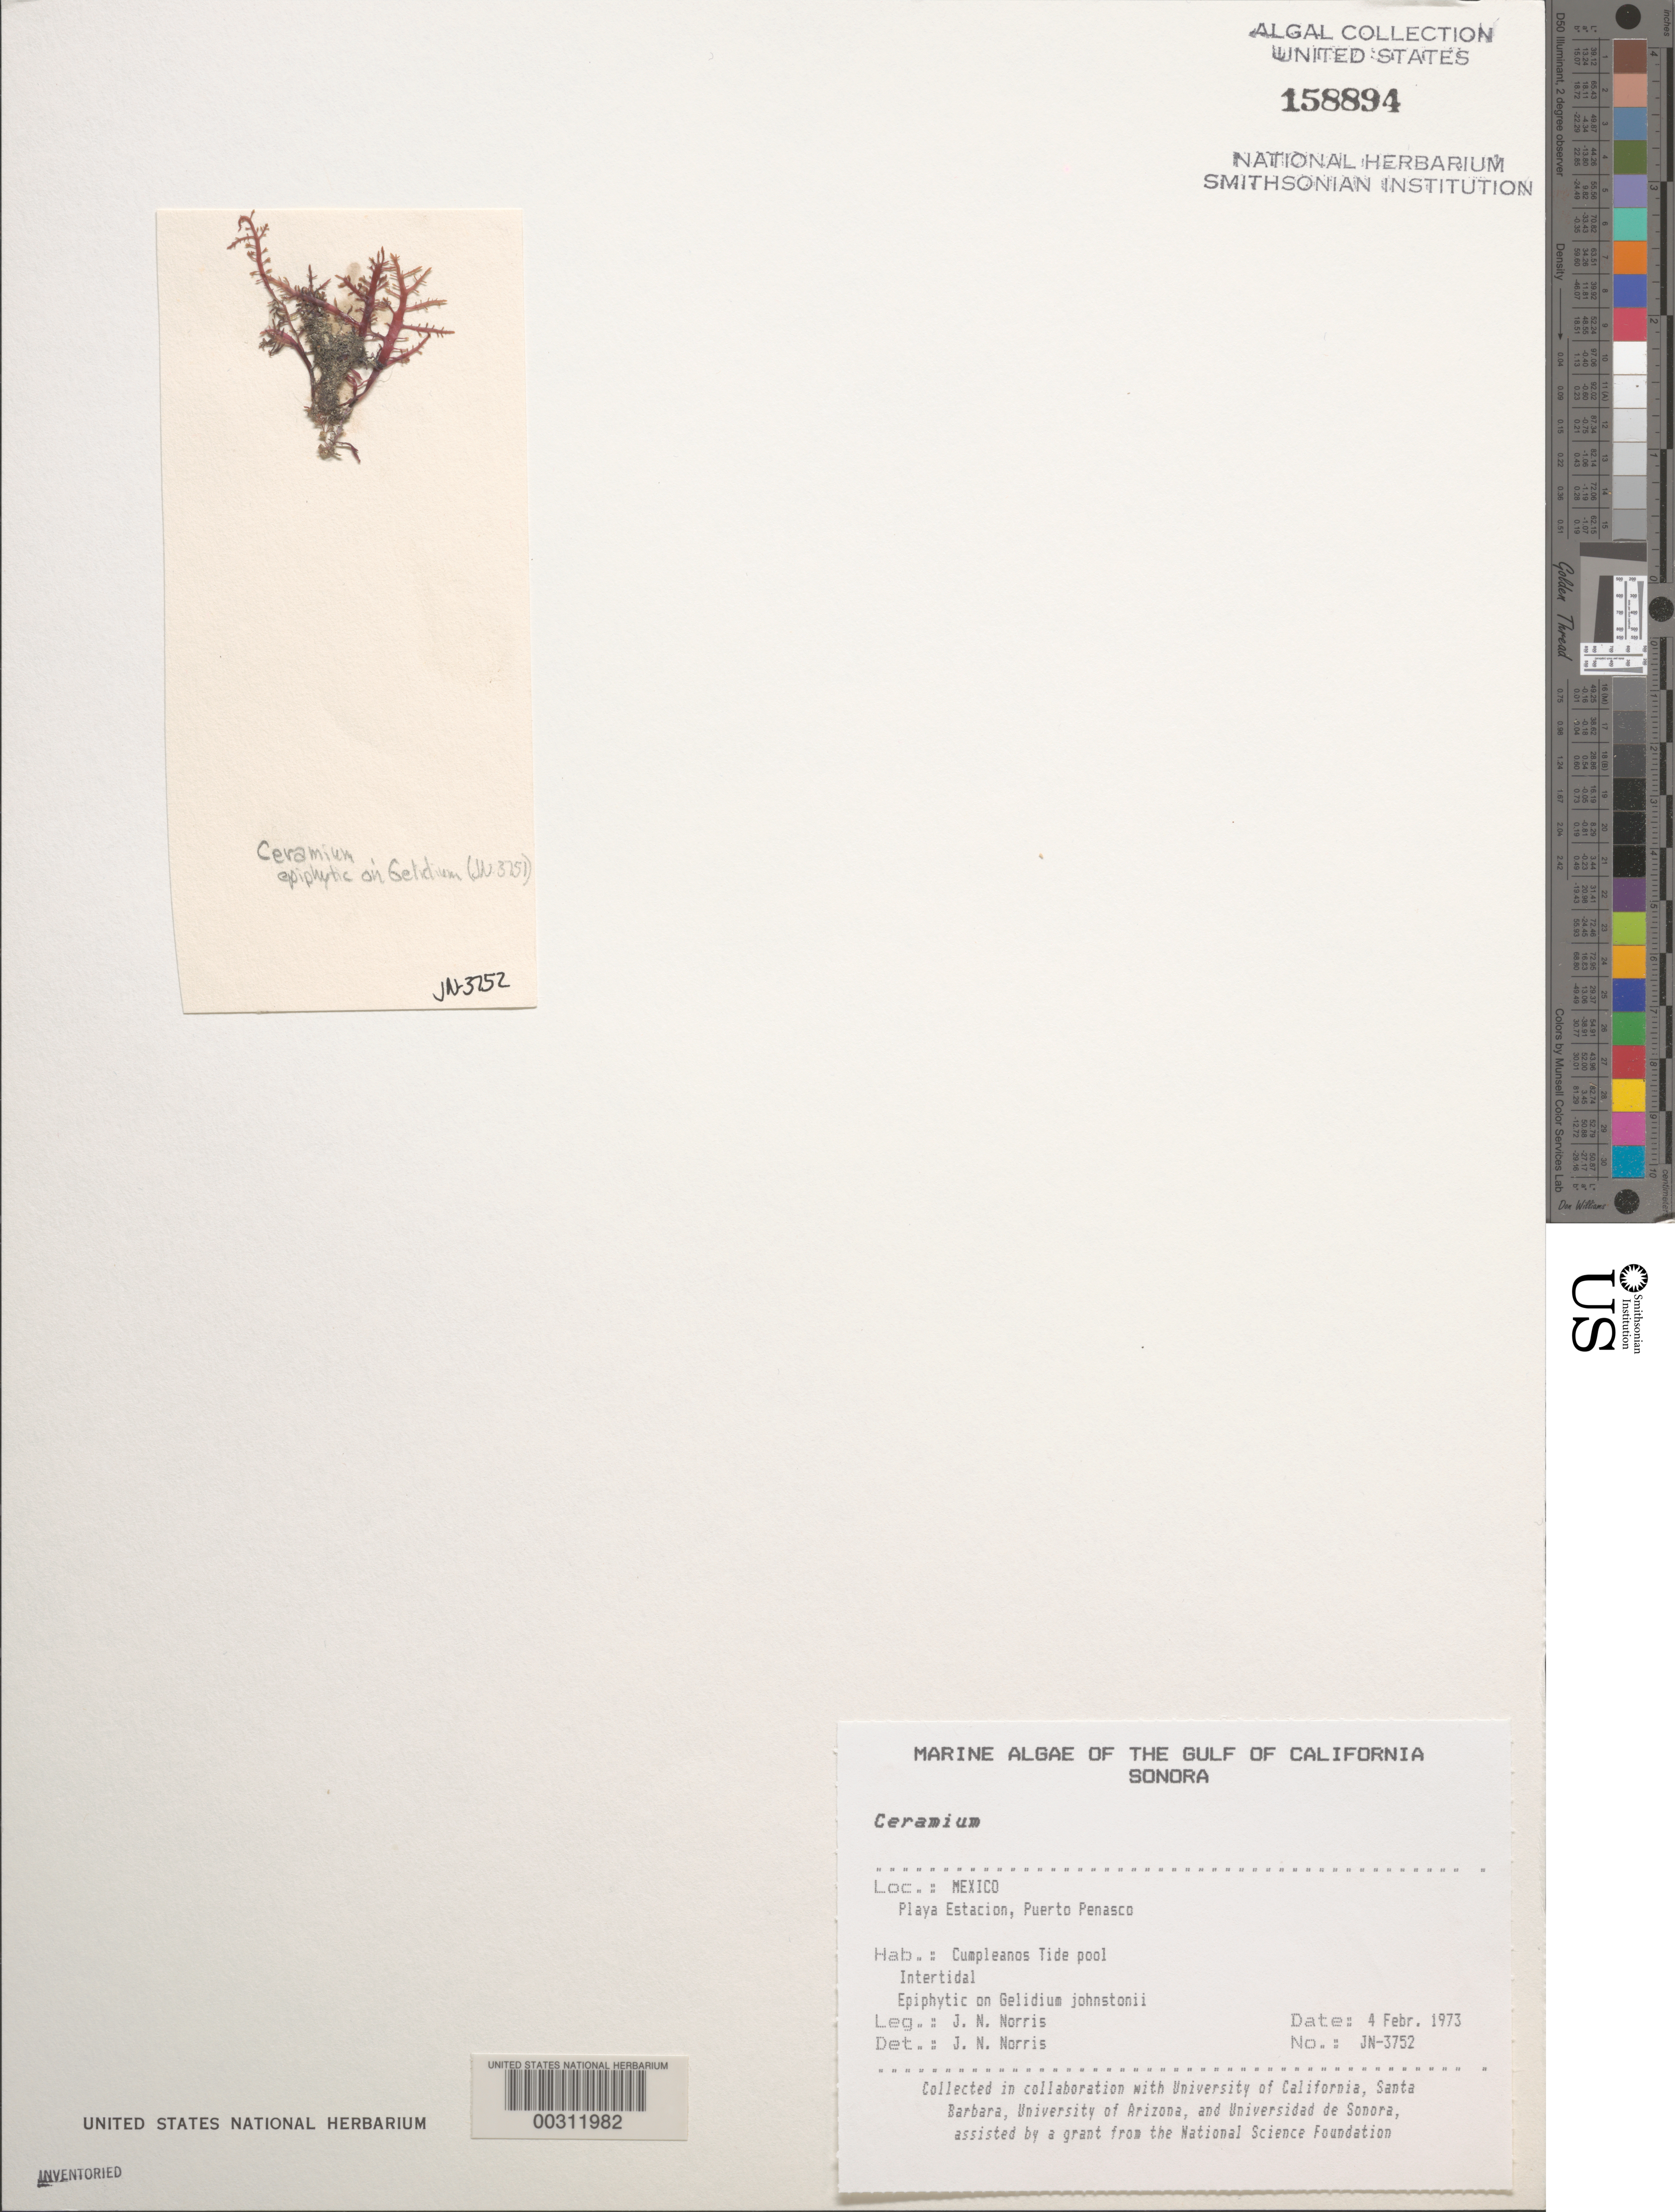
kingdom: Plantae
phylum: Rhodophyta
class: Florideophyceae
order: Ceramiales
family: Ceramiaceae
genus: Ceramium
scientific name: Ceramium sp.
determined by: Norris, James N.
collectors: J. N. Norris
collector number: JN-3752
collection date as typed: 04 Feb 1973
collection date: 1973-02-04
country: Mexico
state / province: Sonora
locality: Playa Estacion, Puerto Penasco, Cumpleanos tide pool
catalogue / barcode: US 158894